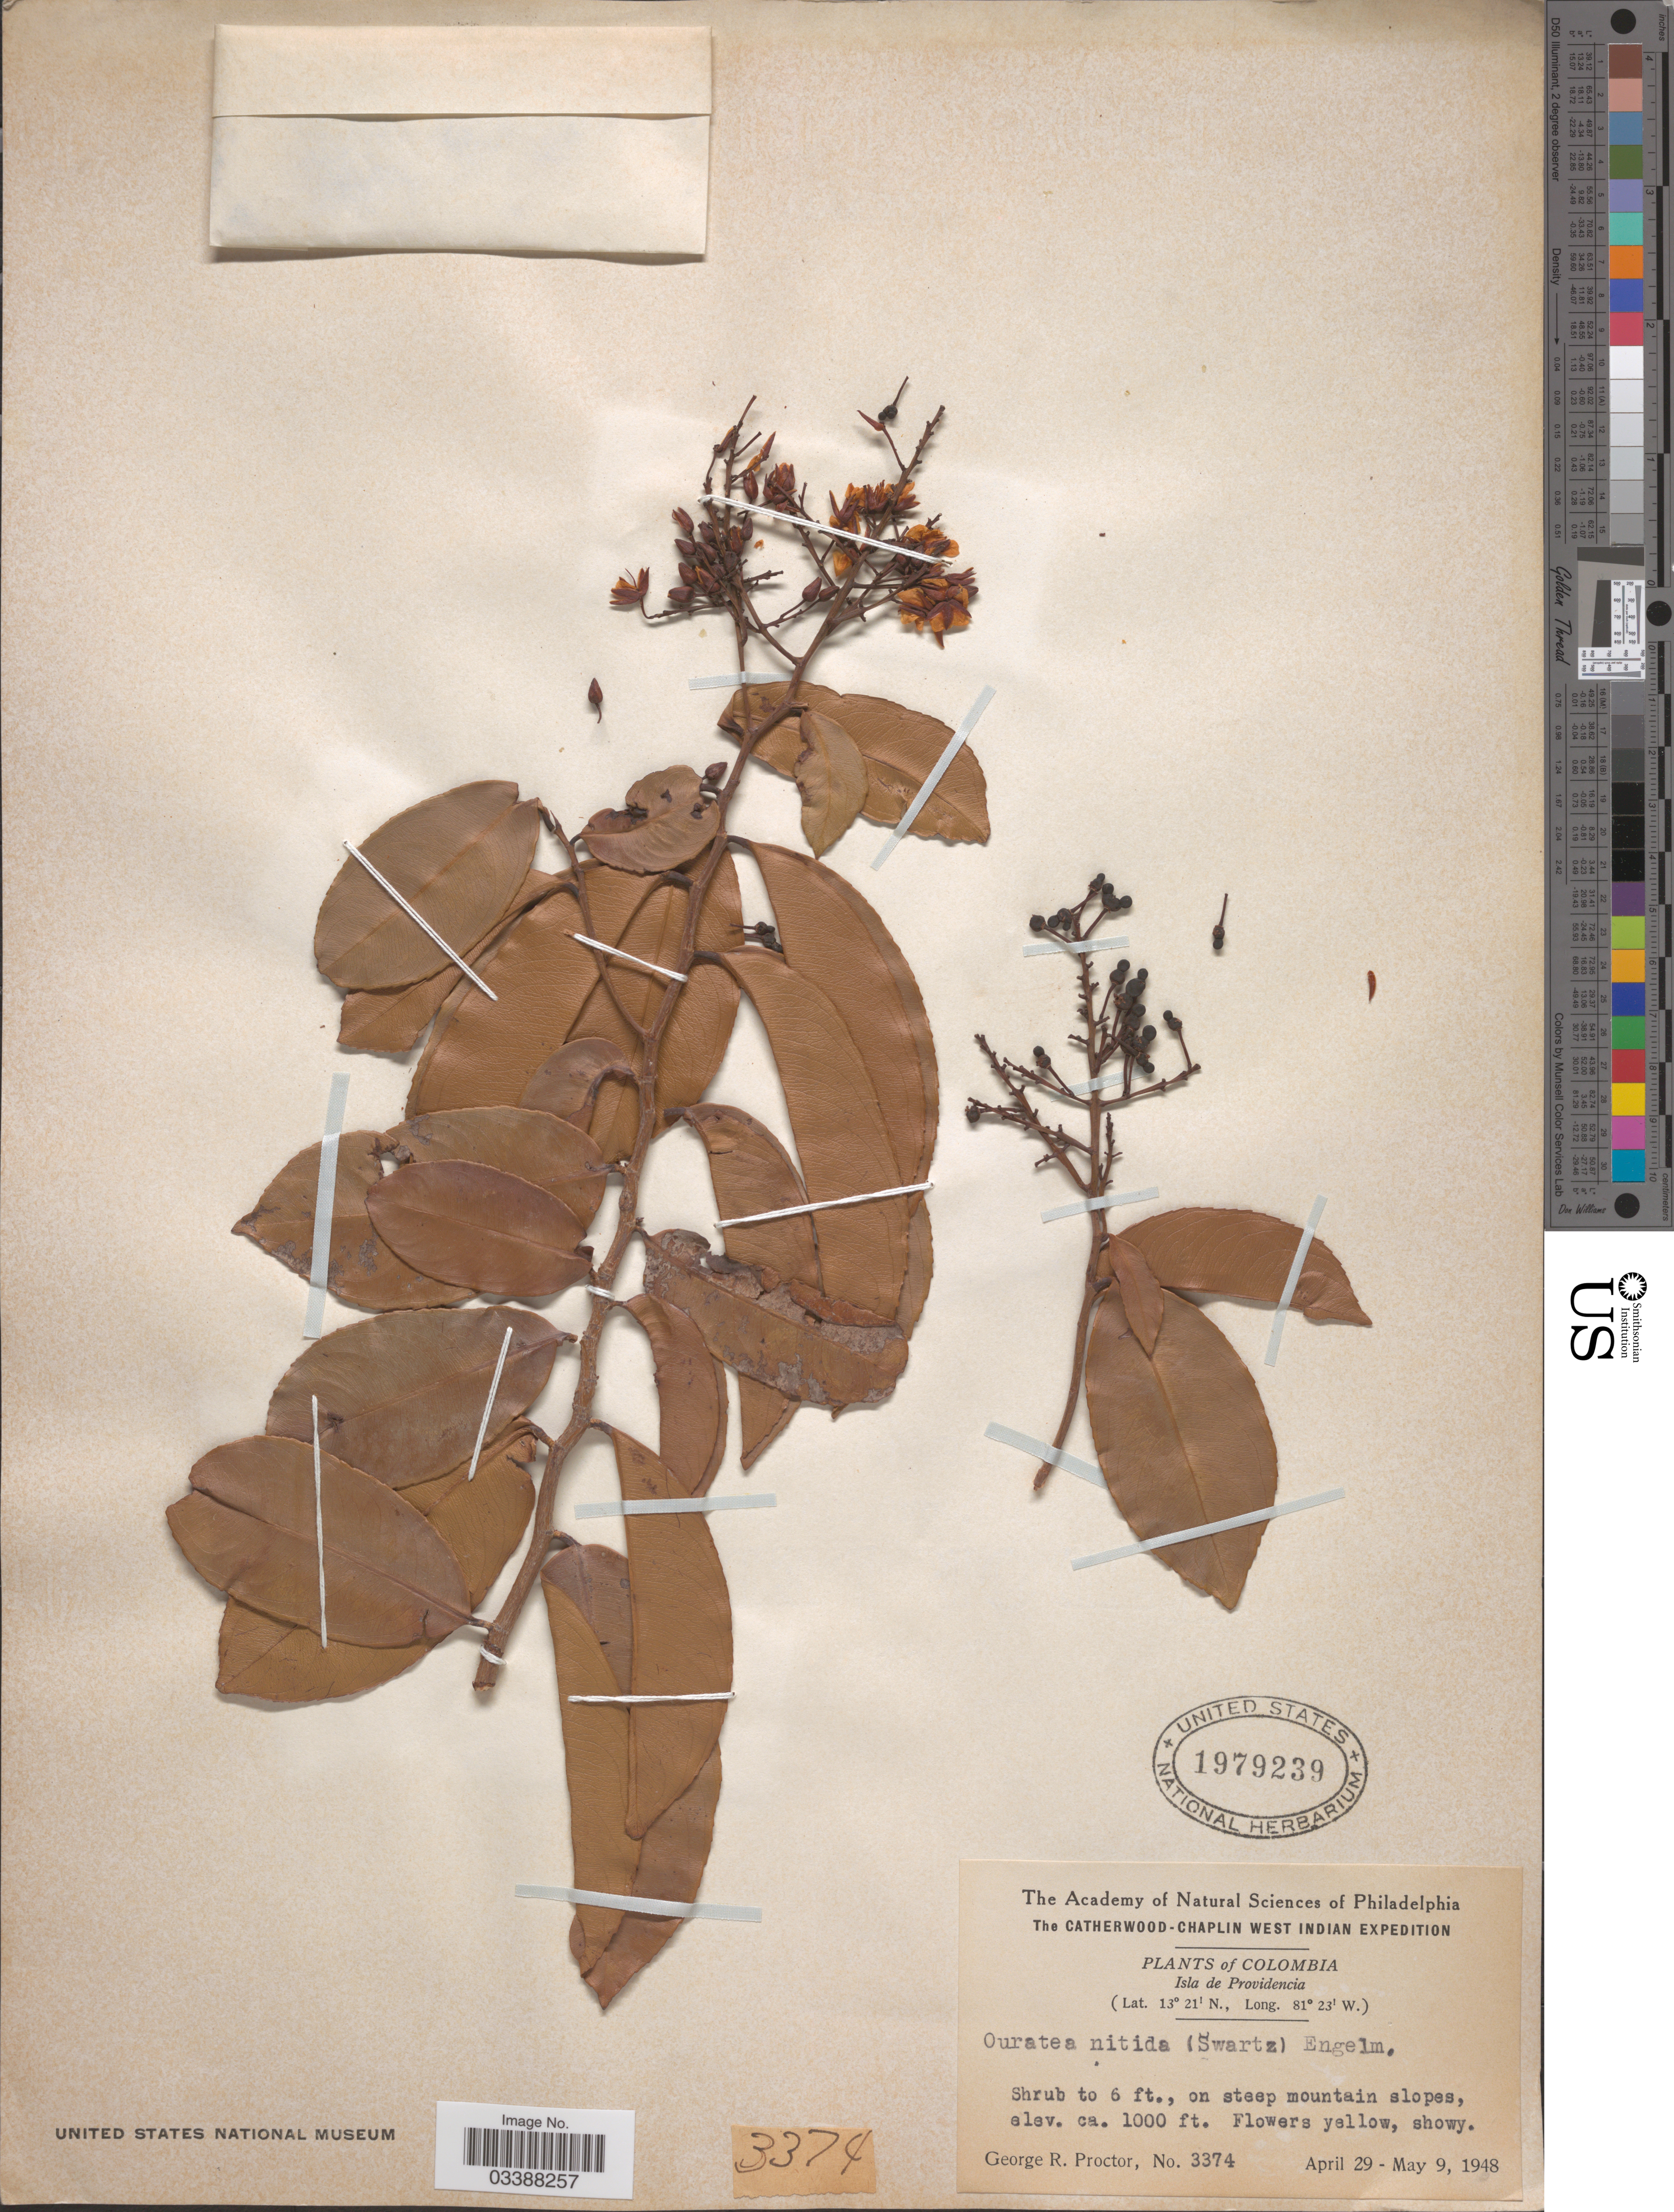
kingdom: Plantae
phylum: Tracheophyta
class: Magnoliopsida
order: Malpighiales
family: Ochnaceae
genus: Ouratea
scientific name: Ouratea nitida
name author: (Sw.) Engl.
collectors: G. Proctor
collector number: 3374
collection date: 1948-04-29/1948-05-09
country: Colombia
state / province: San Andres y Providencia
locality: Isla de Providencia. On steep mountain slopes.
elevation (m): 305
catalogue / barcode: US 1979239